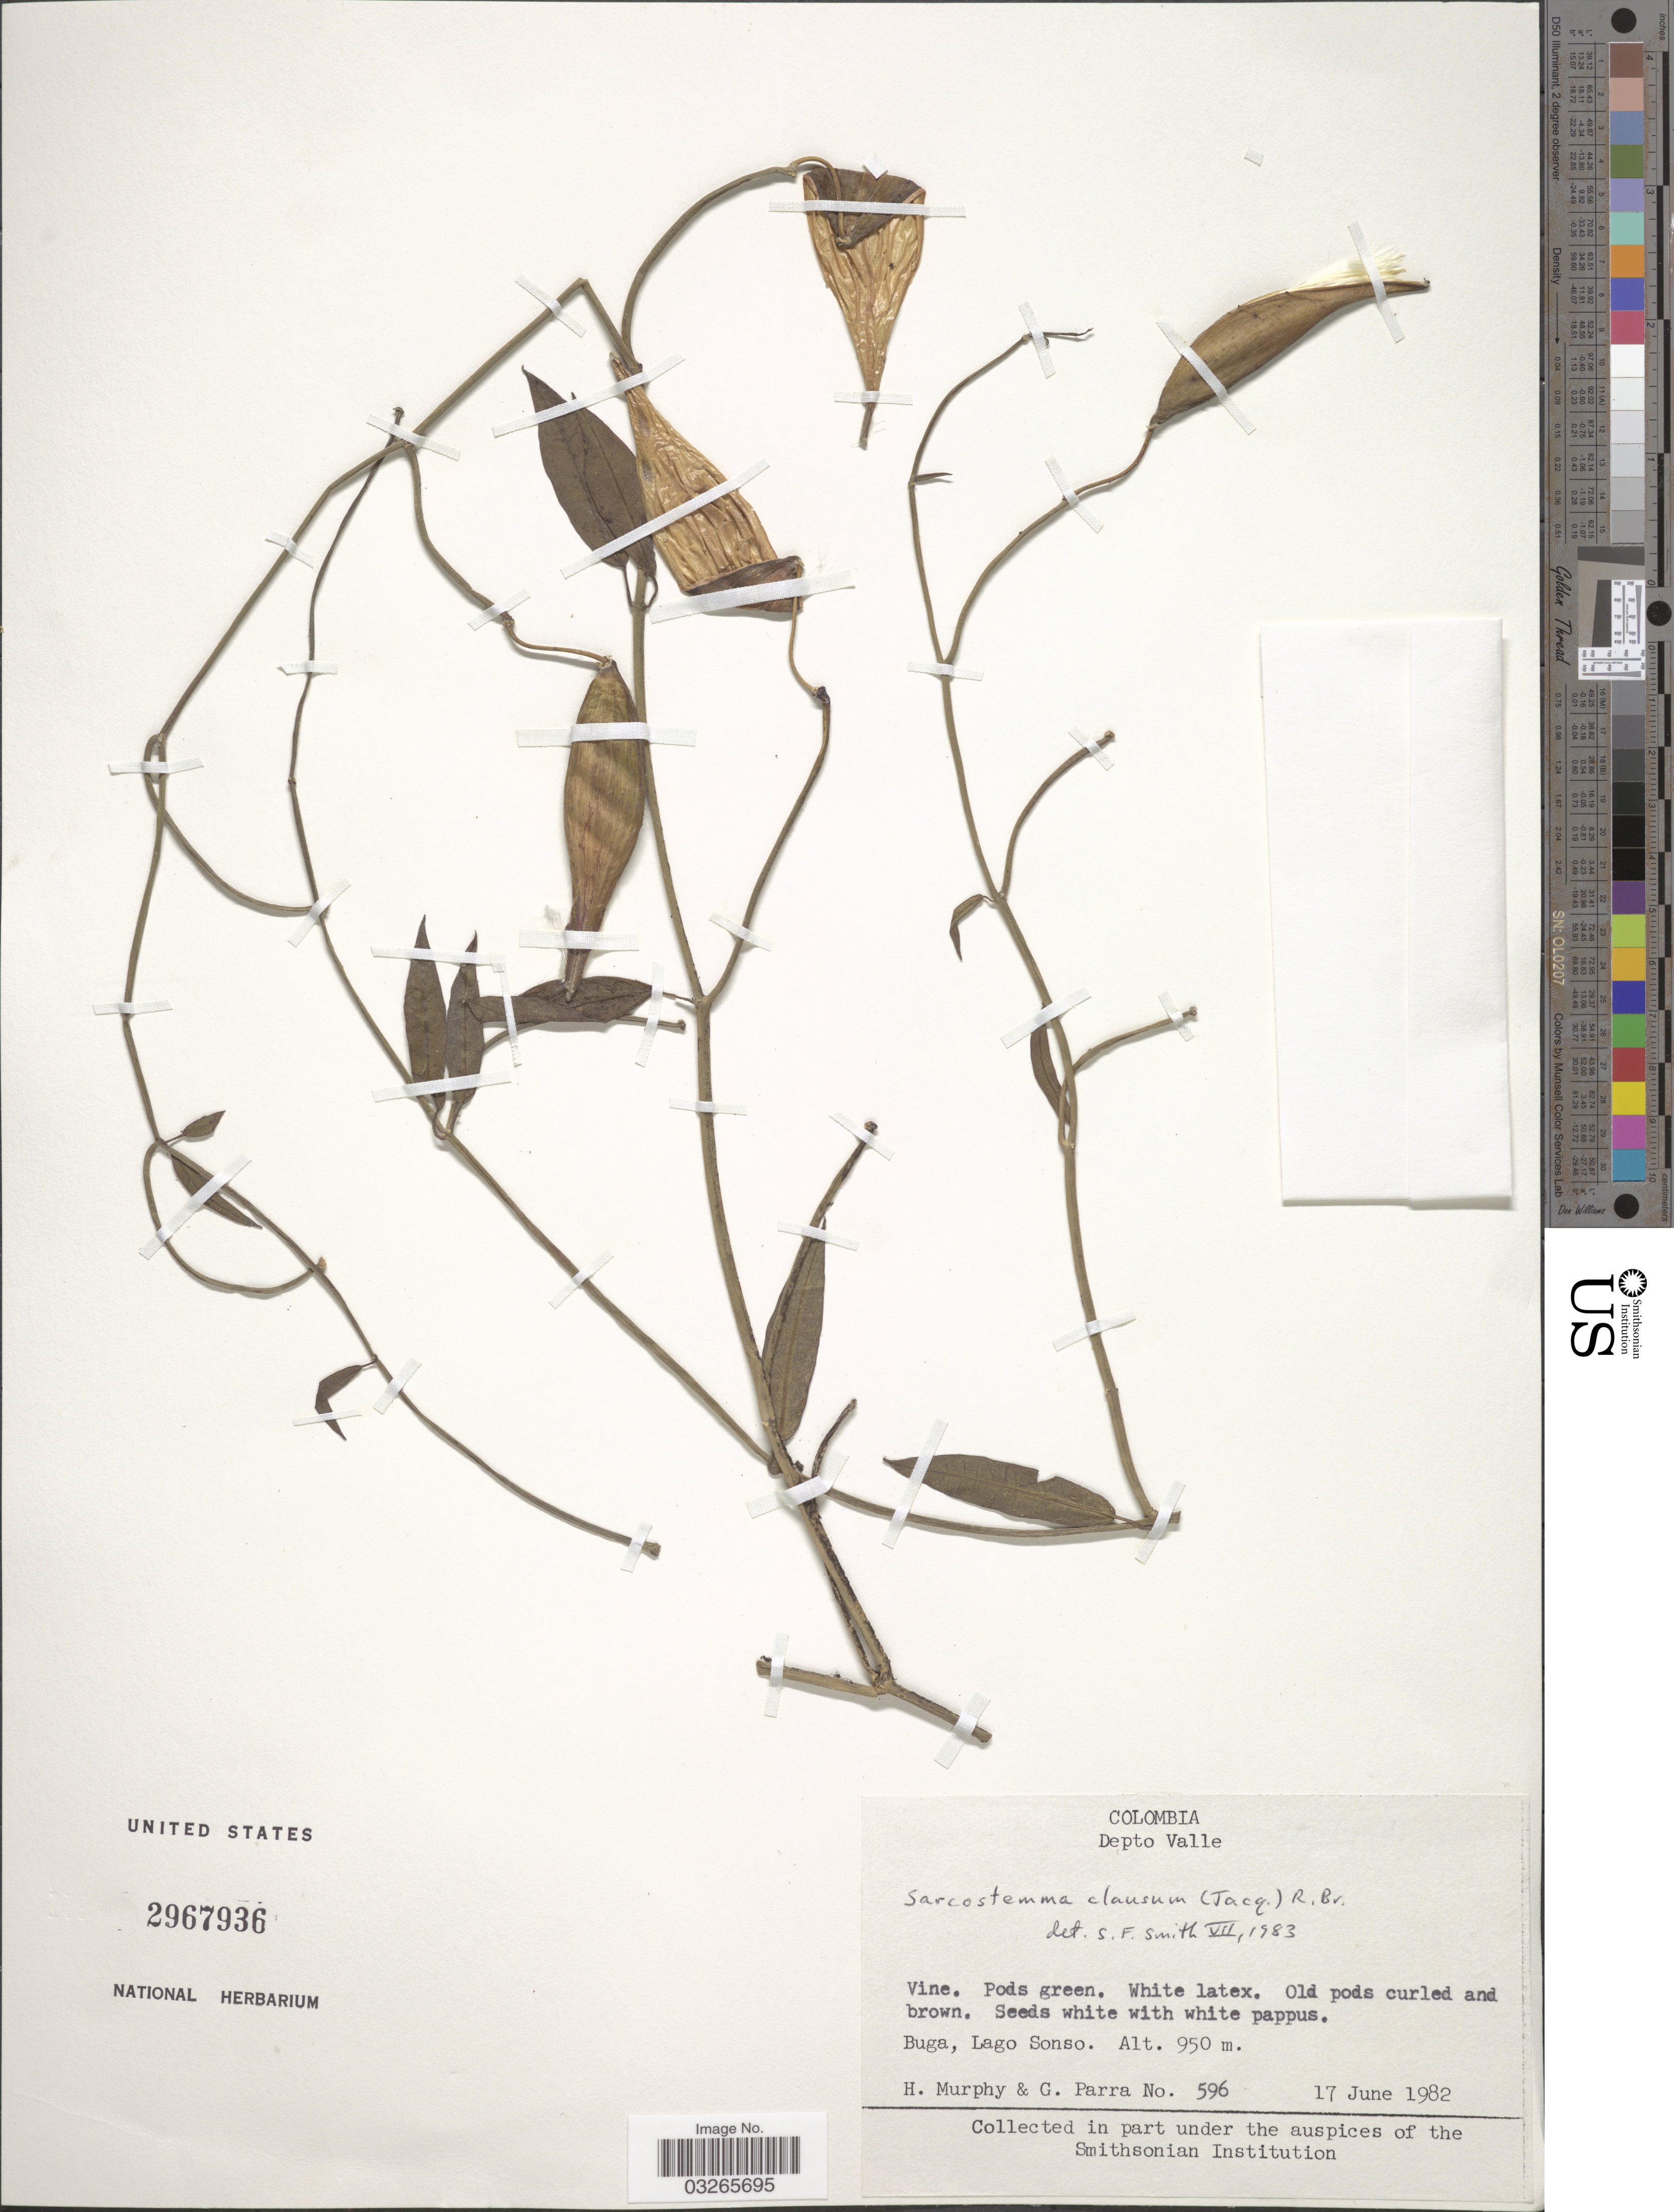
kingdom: Plantae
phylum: Tracheophyta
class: Magnoliopsida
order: Gentianales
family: Apocynaceae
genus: Sarcostemma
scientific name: Sarcostemma clausum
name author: (Jacq.) Schult.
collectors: H. Murphy & G. Parra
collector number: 596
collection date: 1982-06-17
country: Colombia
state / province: Valle del Cauca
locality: Depto Valle. Buga, Lago Sonso.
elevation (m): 950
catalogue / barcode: US 2967936